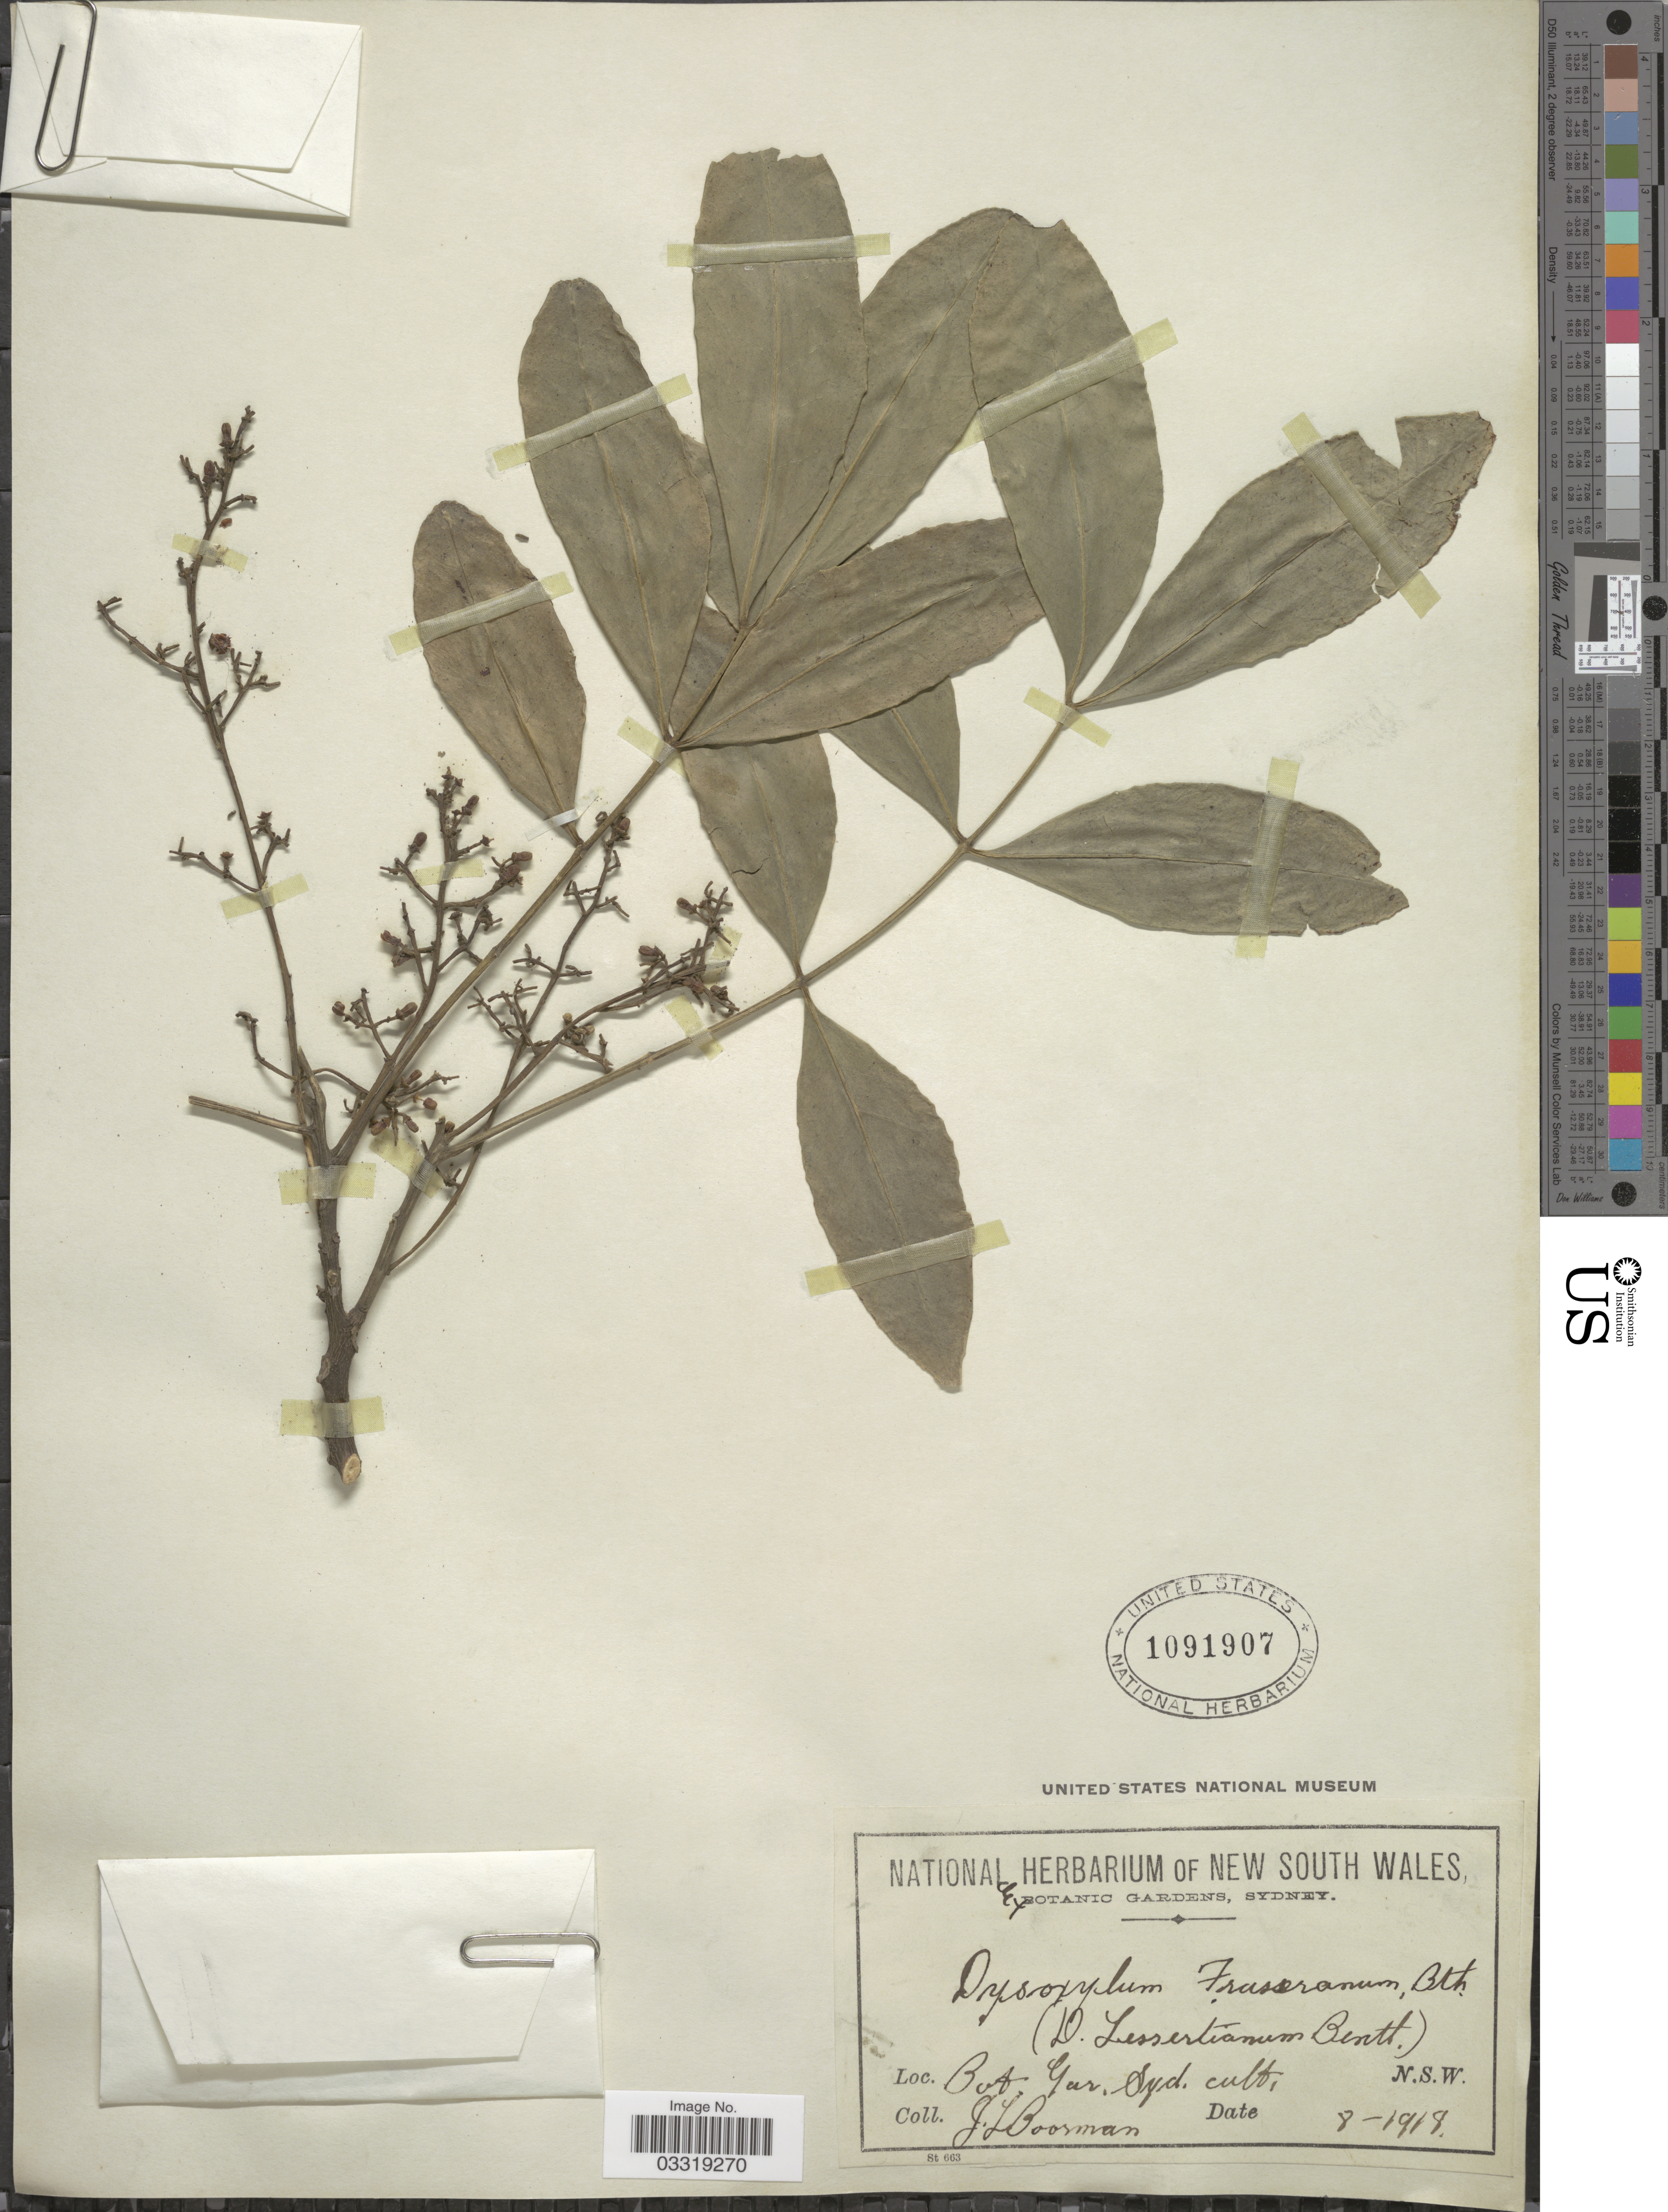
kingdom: Plantae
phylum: Tracheophyta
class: Magnoliopsida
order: Sapindales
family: Meliaceae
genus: Didymocheton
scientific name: Didymocheton fraserianus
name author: (A. Juss.) Mabb. & Hauenschild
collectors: J. Boorman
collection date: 1918-08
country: Australia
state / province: New South Wales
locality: Bot. Gar. Syd. cult.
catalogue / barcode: US 1091907